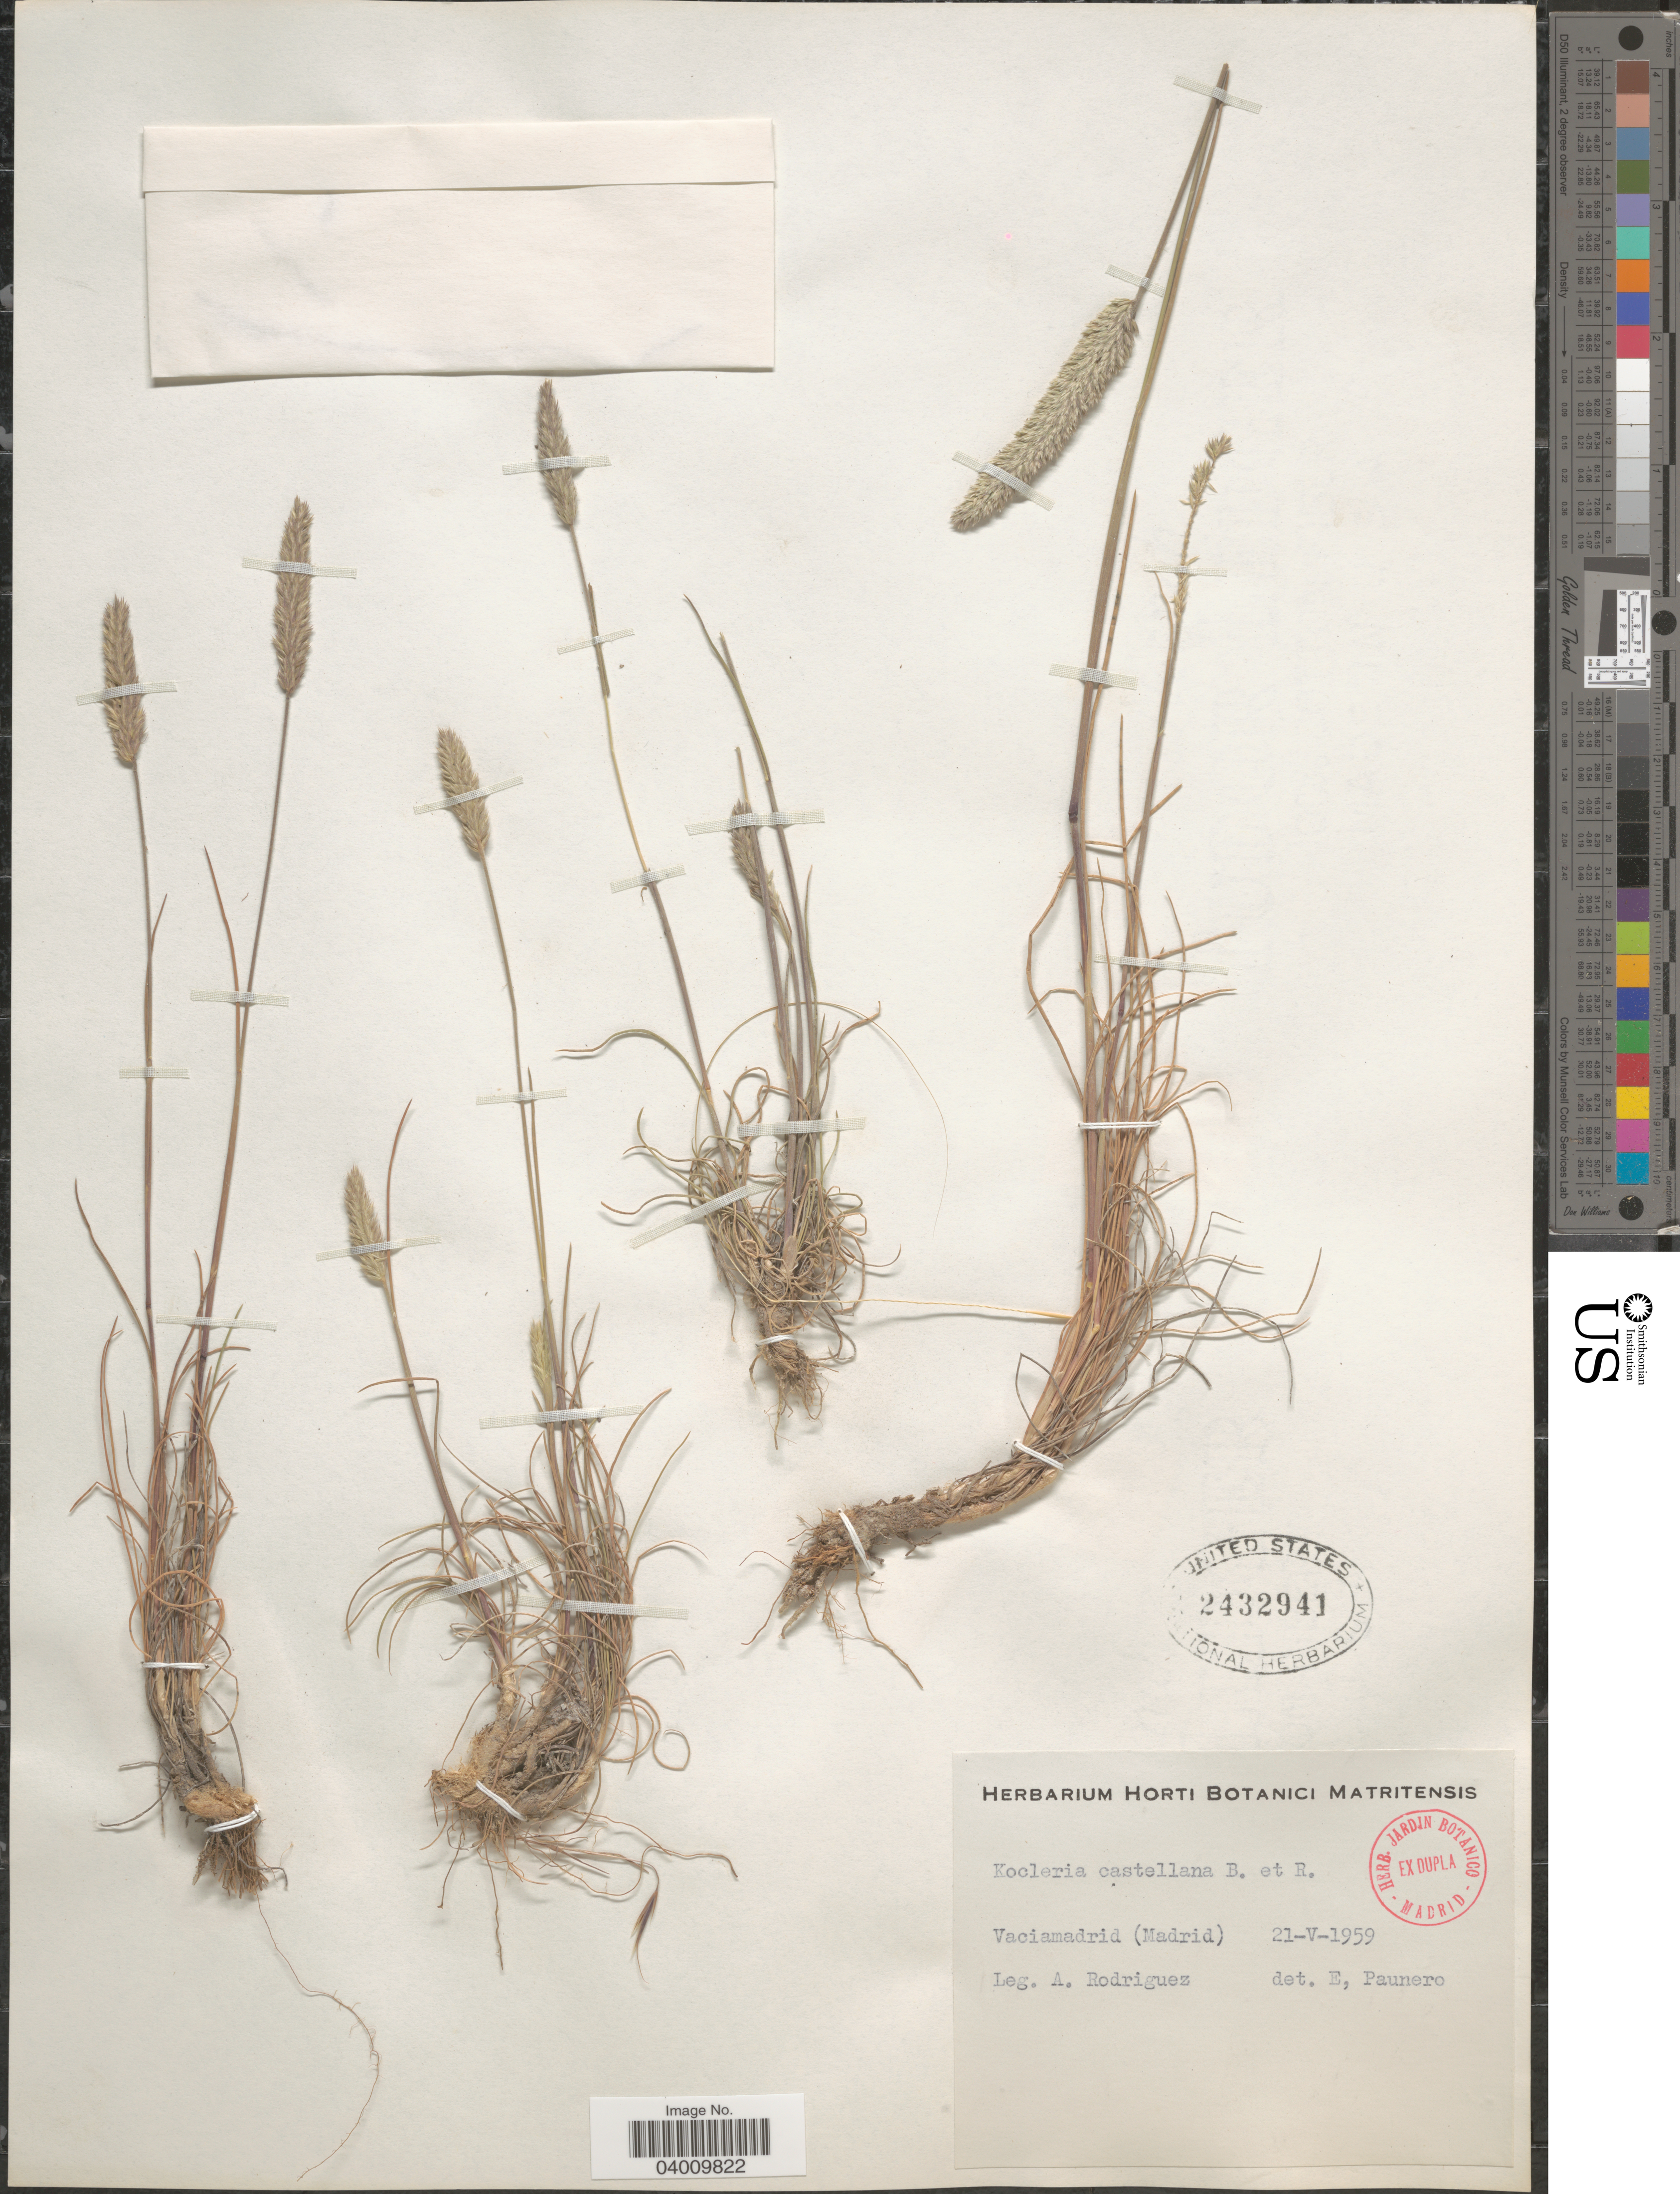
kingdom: Plantae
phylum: Tracheophyta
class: Liliopsida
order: Poales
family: Poaceae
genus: Koeleria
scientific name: Koeleria castellana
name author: Boiss. & Reut.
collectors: A. Rodriguez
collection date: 1959-05-21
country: Spain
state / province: Madrid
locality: Vaciamadrid (Madrid).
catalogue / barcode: US 2432941